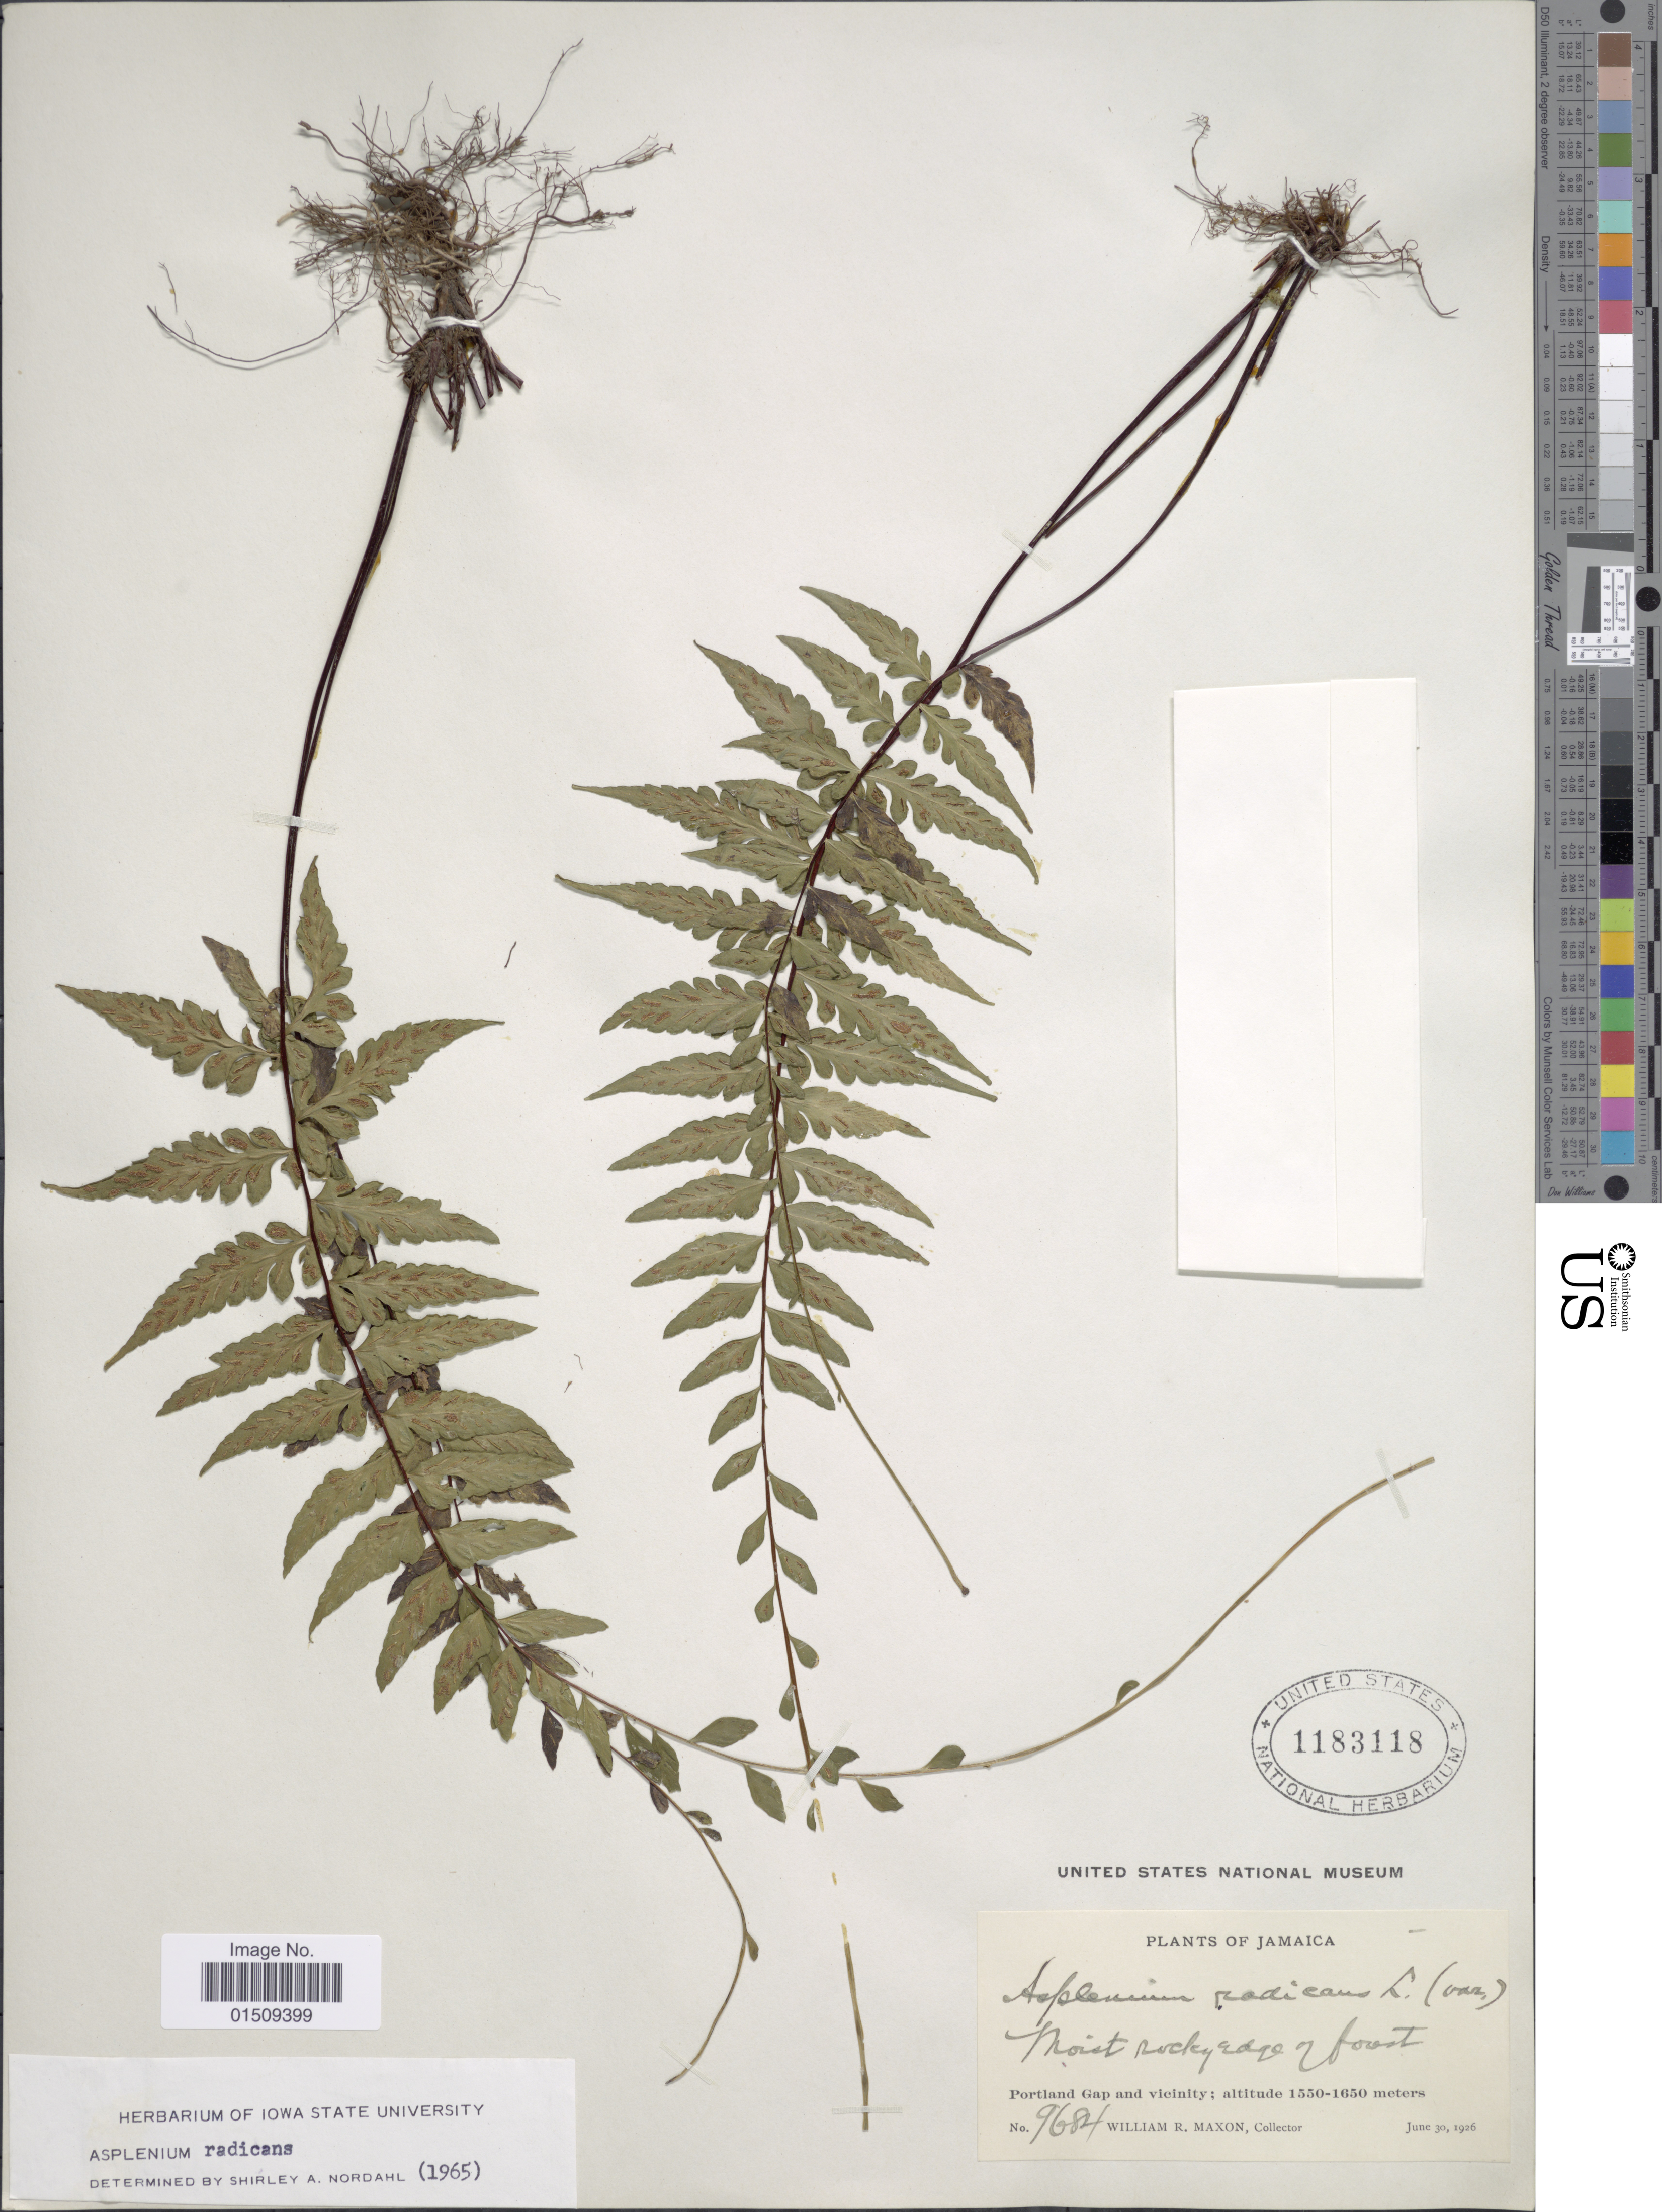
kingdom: Plantae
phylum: Tracheophyta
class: Polypodiopsida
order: Polypodiales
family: Aspleniaceae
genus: Asplenium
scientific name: Asplenium radicans var. radicans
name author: L.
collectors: W. R. Maxon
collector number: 9684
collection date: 1926-06-30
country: Jamaica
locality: Portland Gap and vicinity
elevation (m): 1550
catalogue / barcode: US 1183118